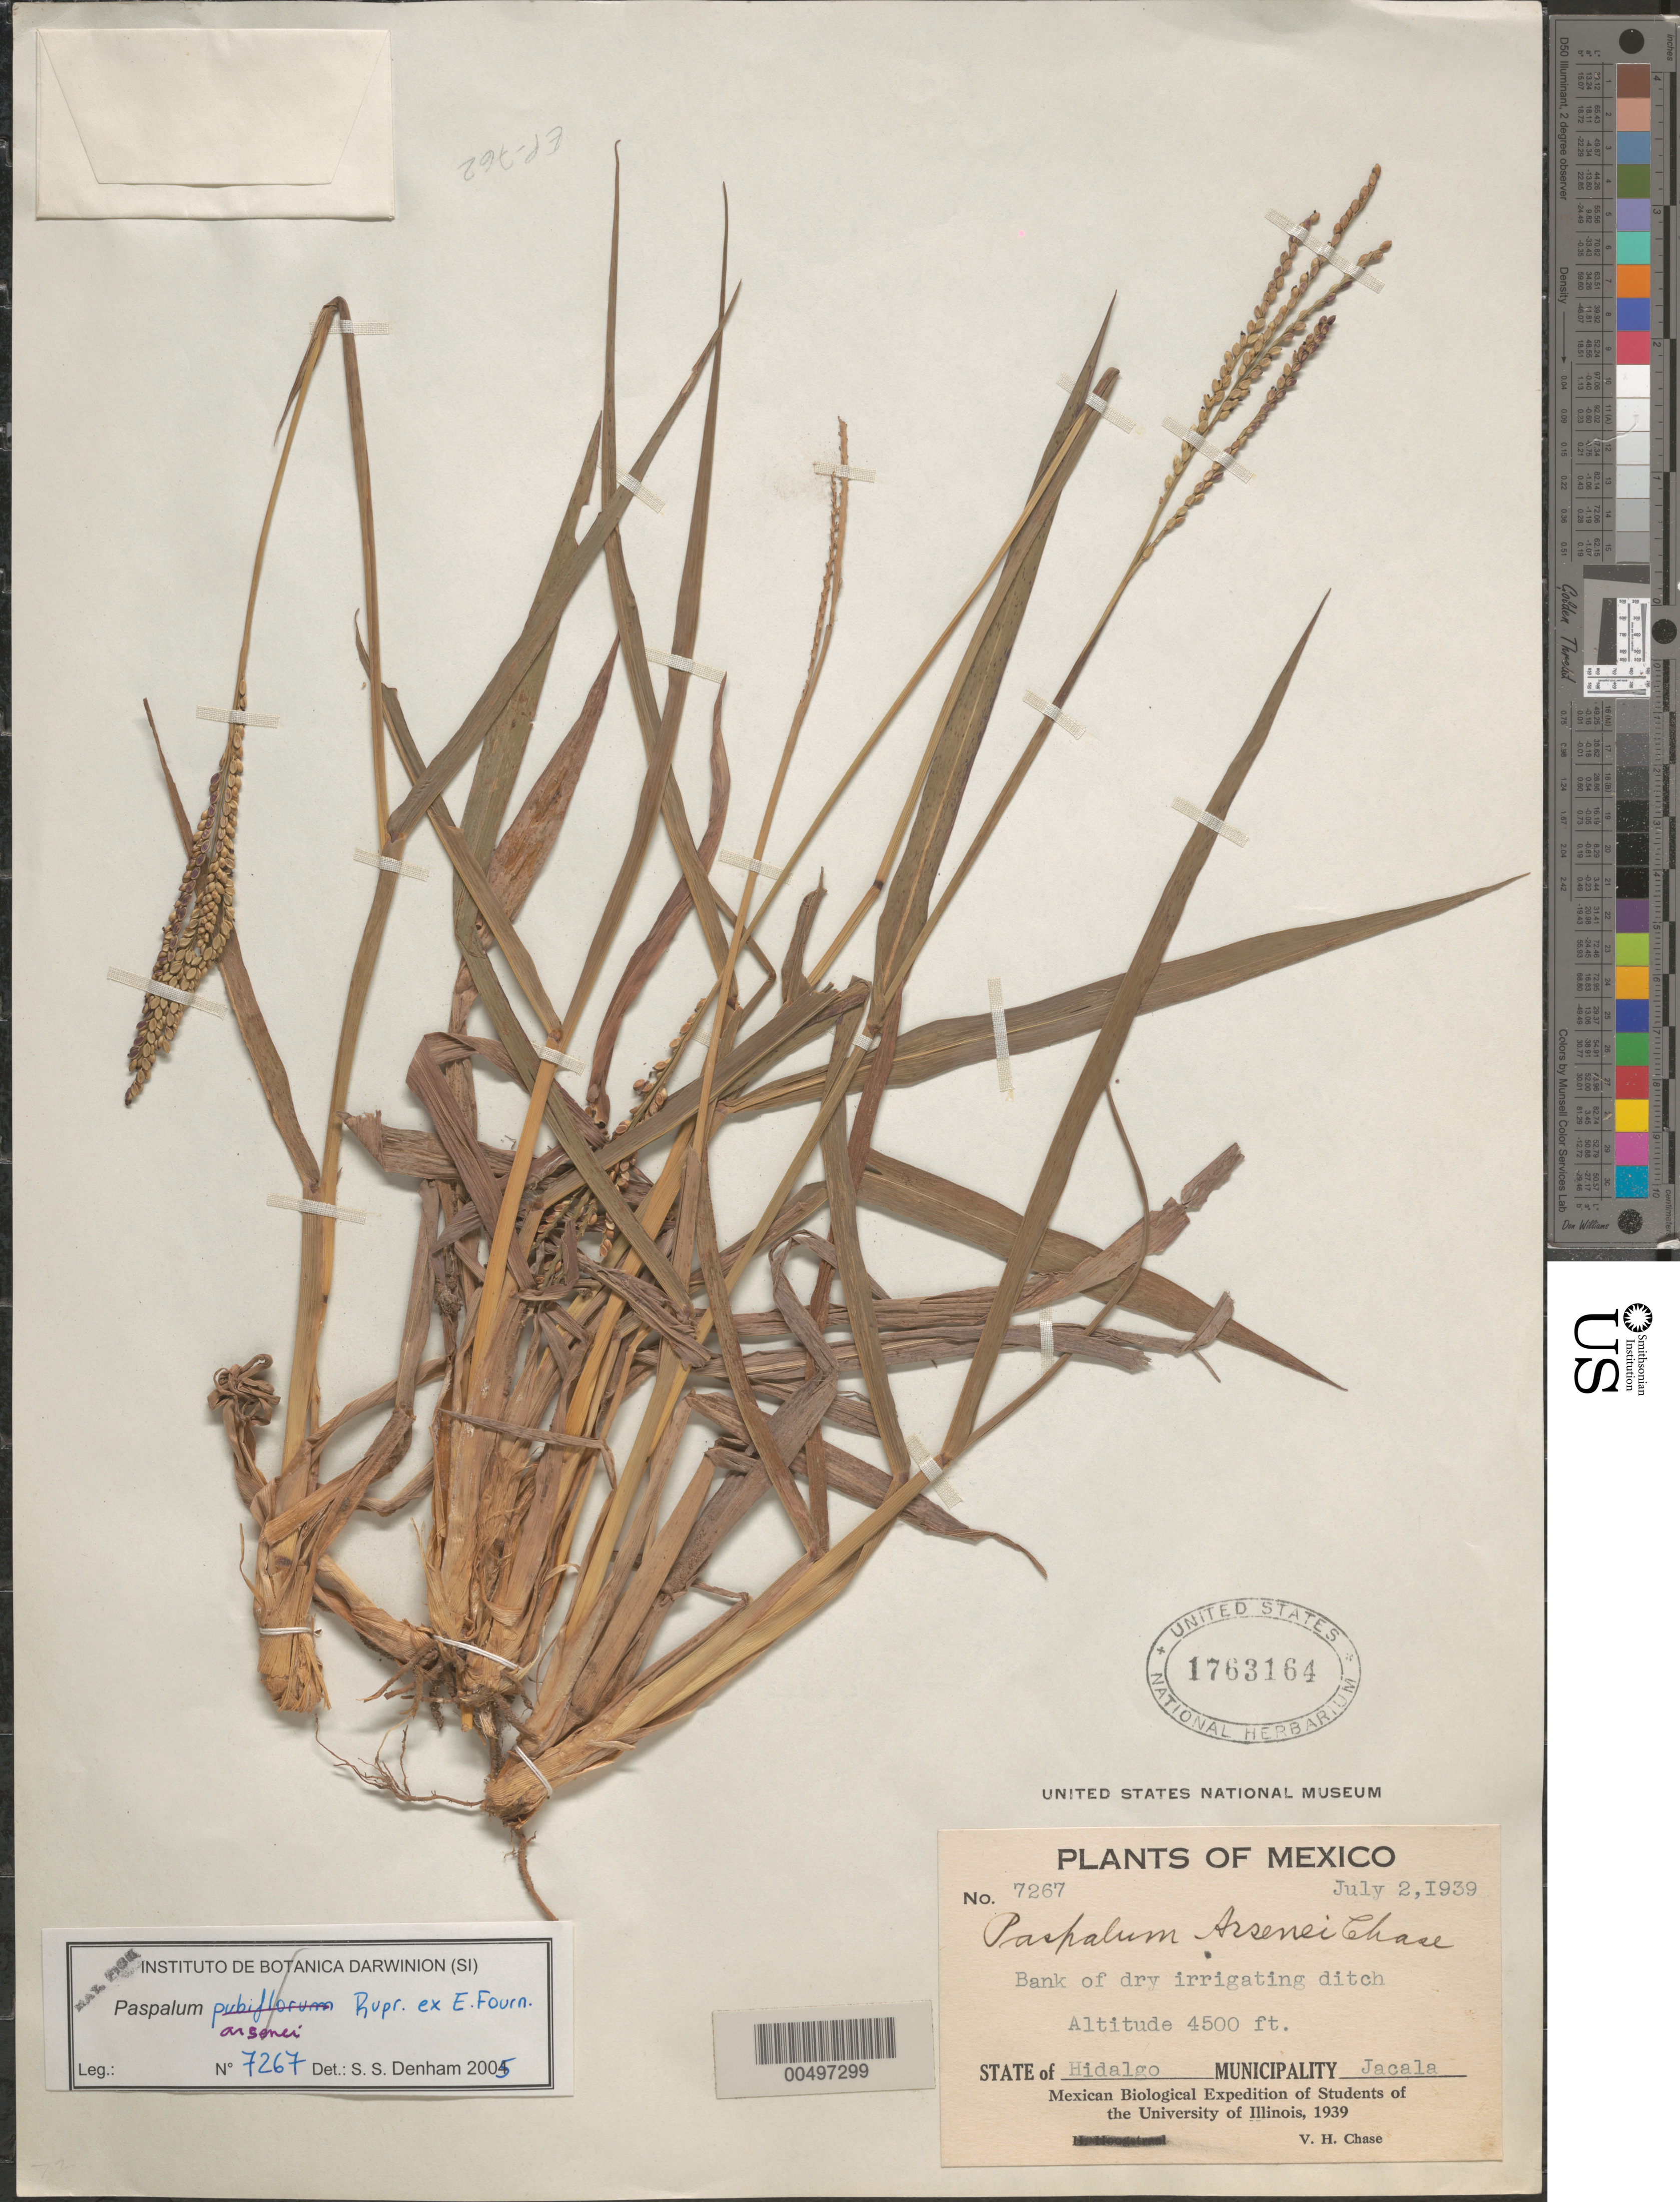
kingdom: Plantae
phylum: Tracheophyta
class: Liliopsida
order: Poales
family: Poaceae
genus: Paspalum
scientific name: Paspalum arsenei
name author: Chase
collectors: V. H. Chase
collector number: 7267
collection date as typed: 2 Jul 1939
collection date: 1939-07-02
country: Mexico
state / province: Hidalgo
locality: Mun: Jacala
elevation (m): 1372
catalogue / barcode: US 1763164